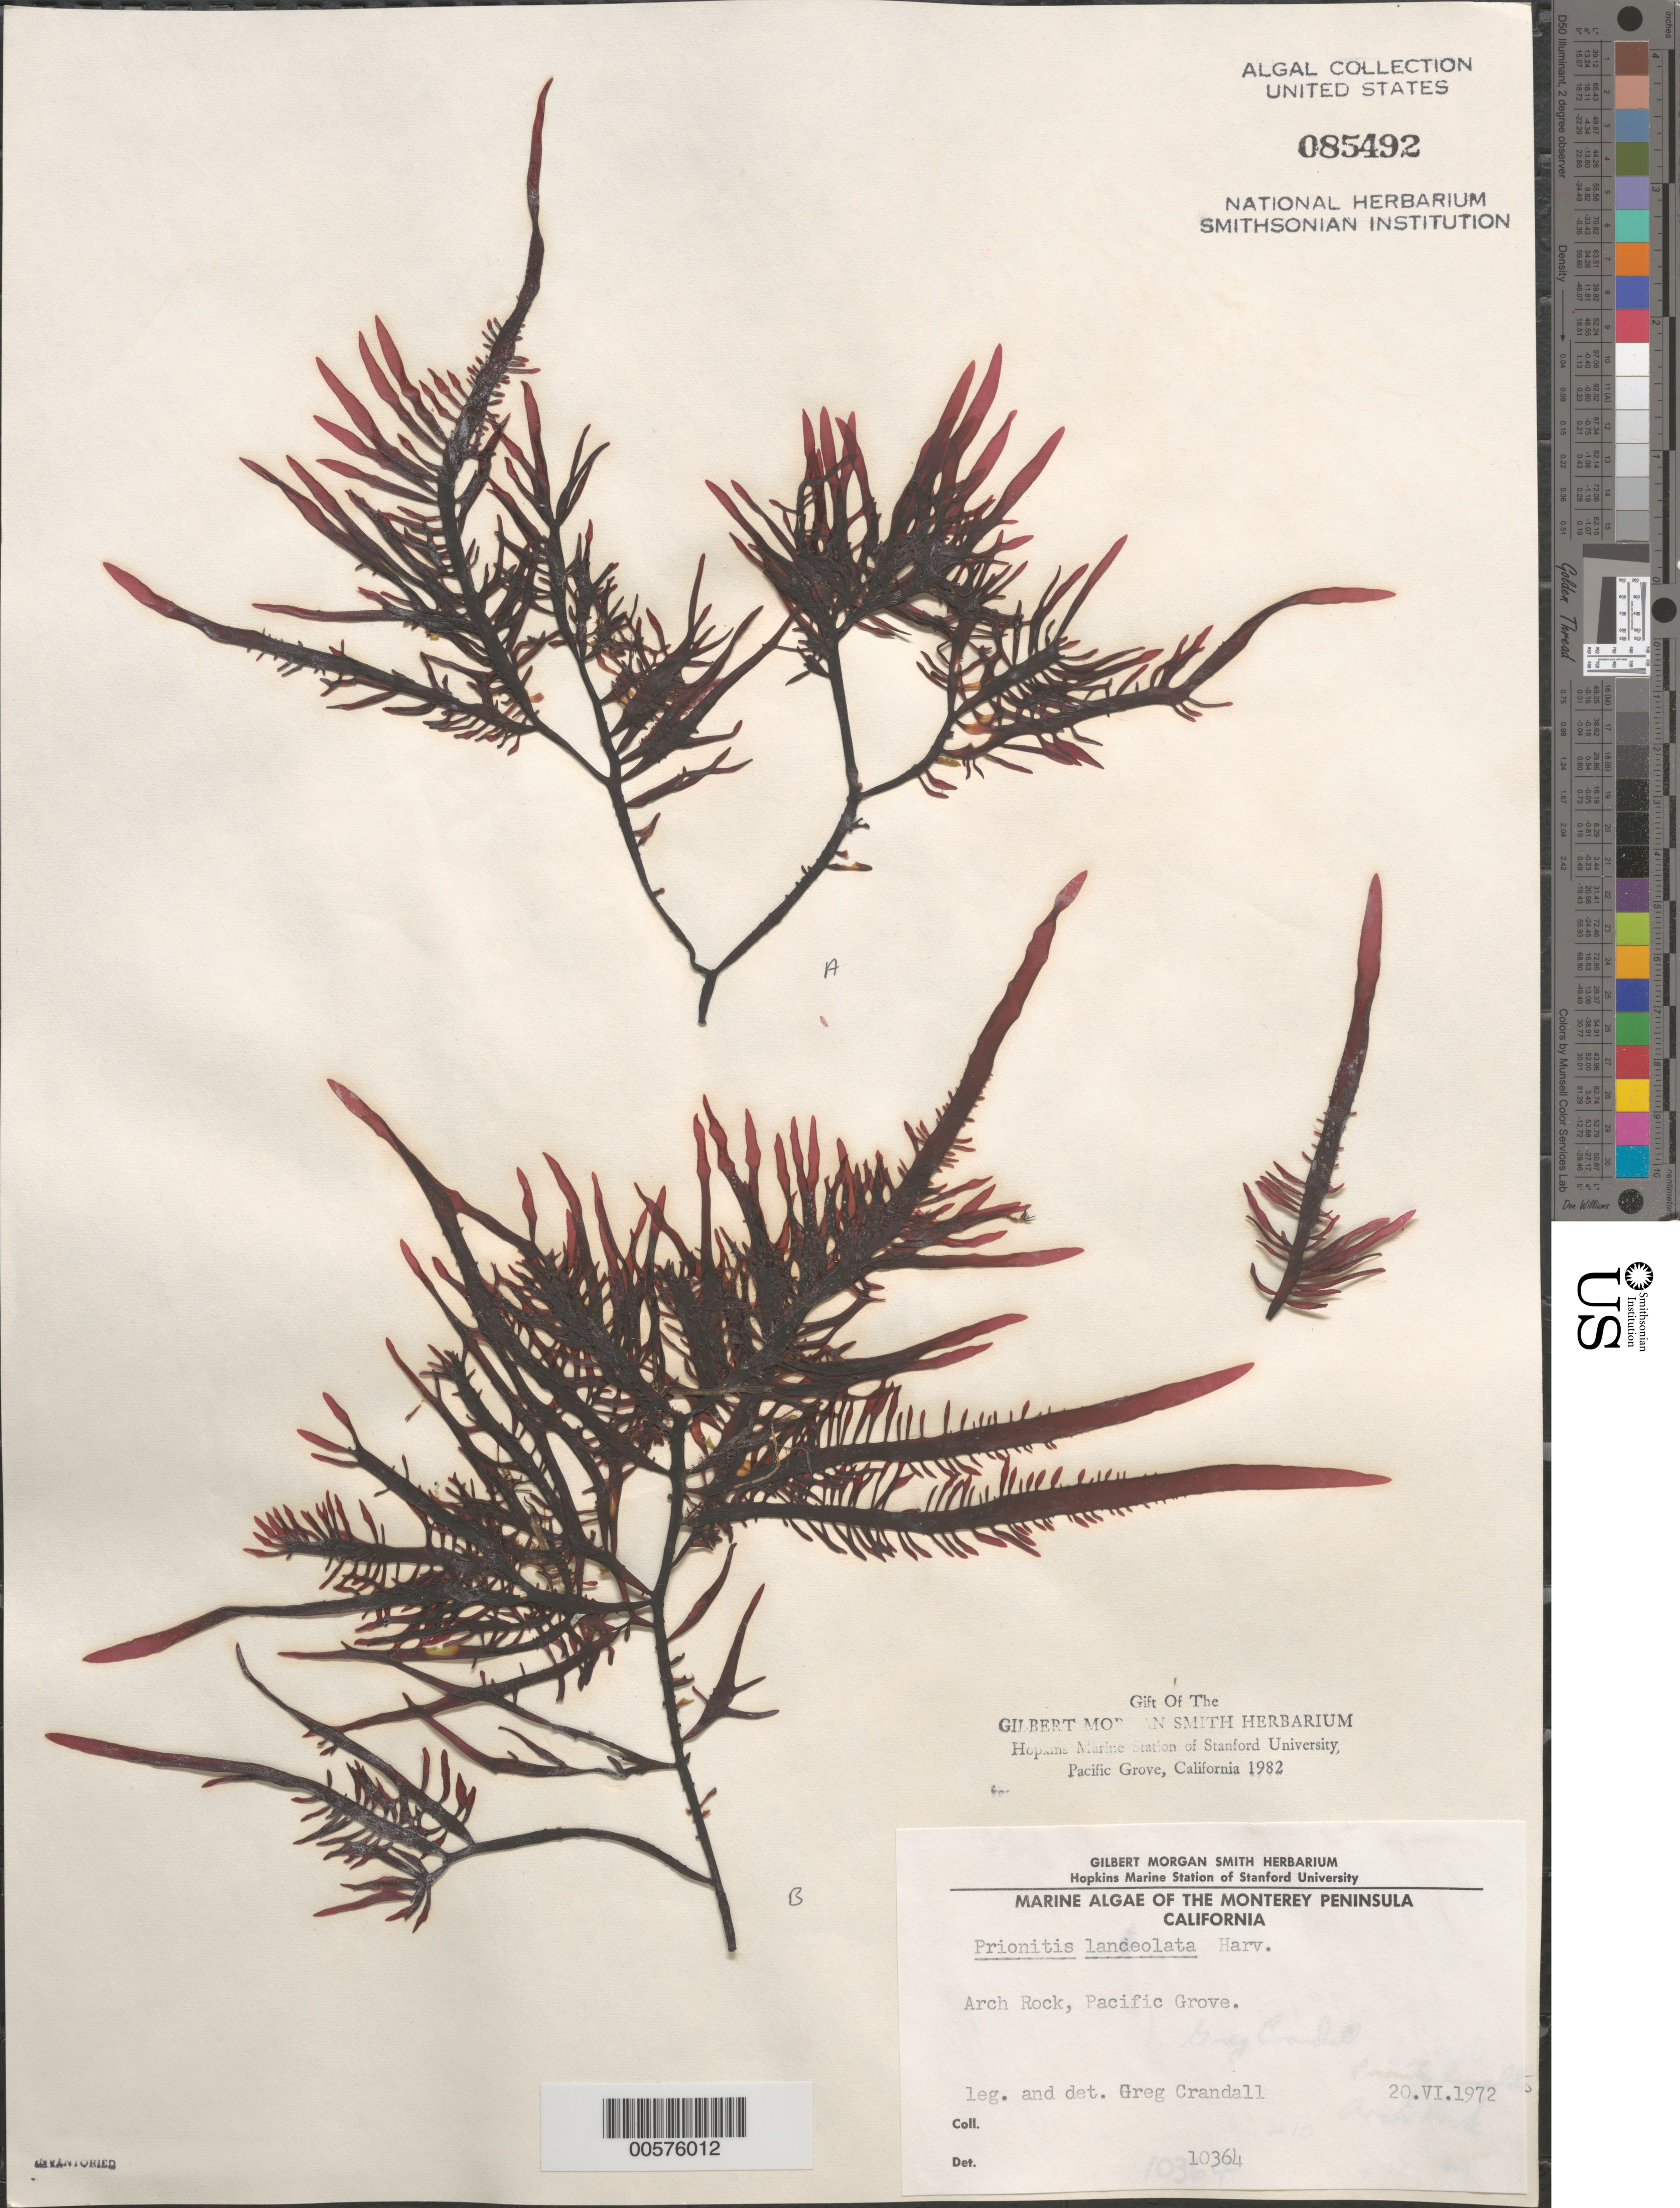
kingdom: Plantae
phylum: Rhodophyta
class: Florideophyceae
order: Cryptonemiales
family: Cryptonemiaceae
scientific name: Prionitis lanceolata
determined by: Crandall, G.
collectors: G. Crandall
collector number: IAA 10364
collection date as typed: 20 Jun 1972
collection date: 1972-06-20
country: United States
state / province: California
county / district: Monterey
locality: Arch Rock, Pacific Grove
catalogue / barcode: US 85492